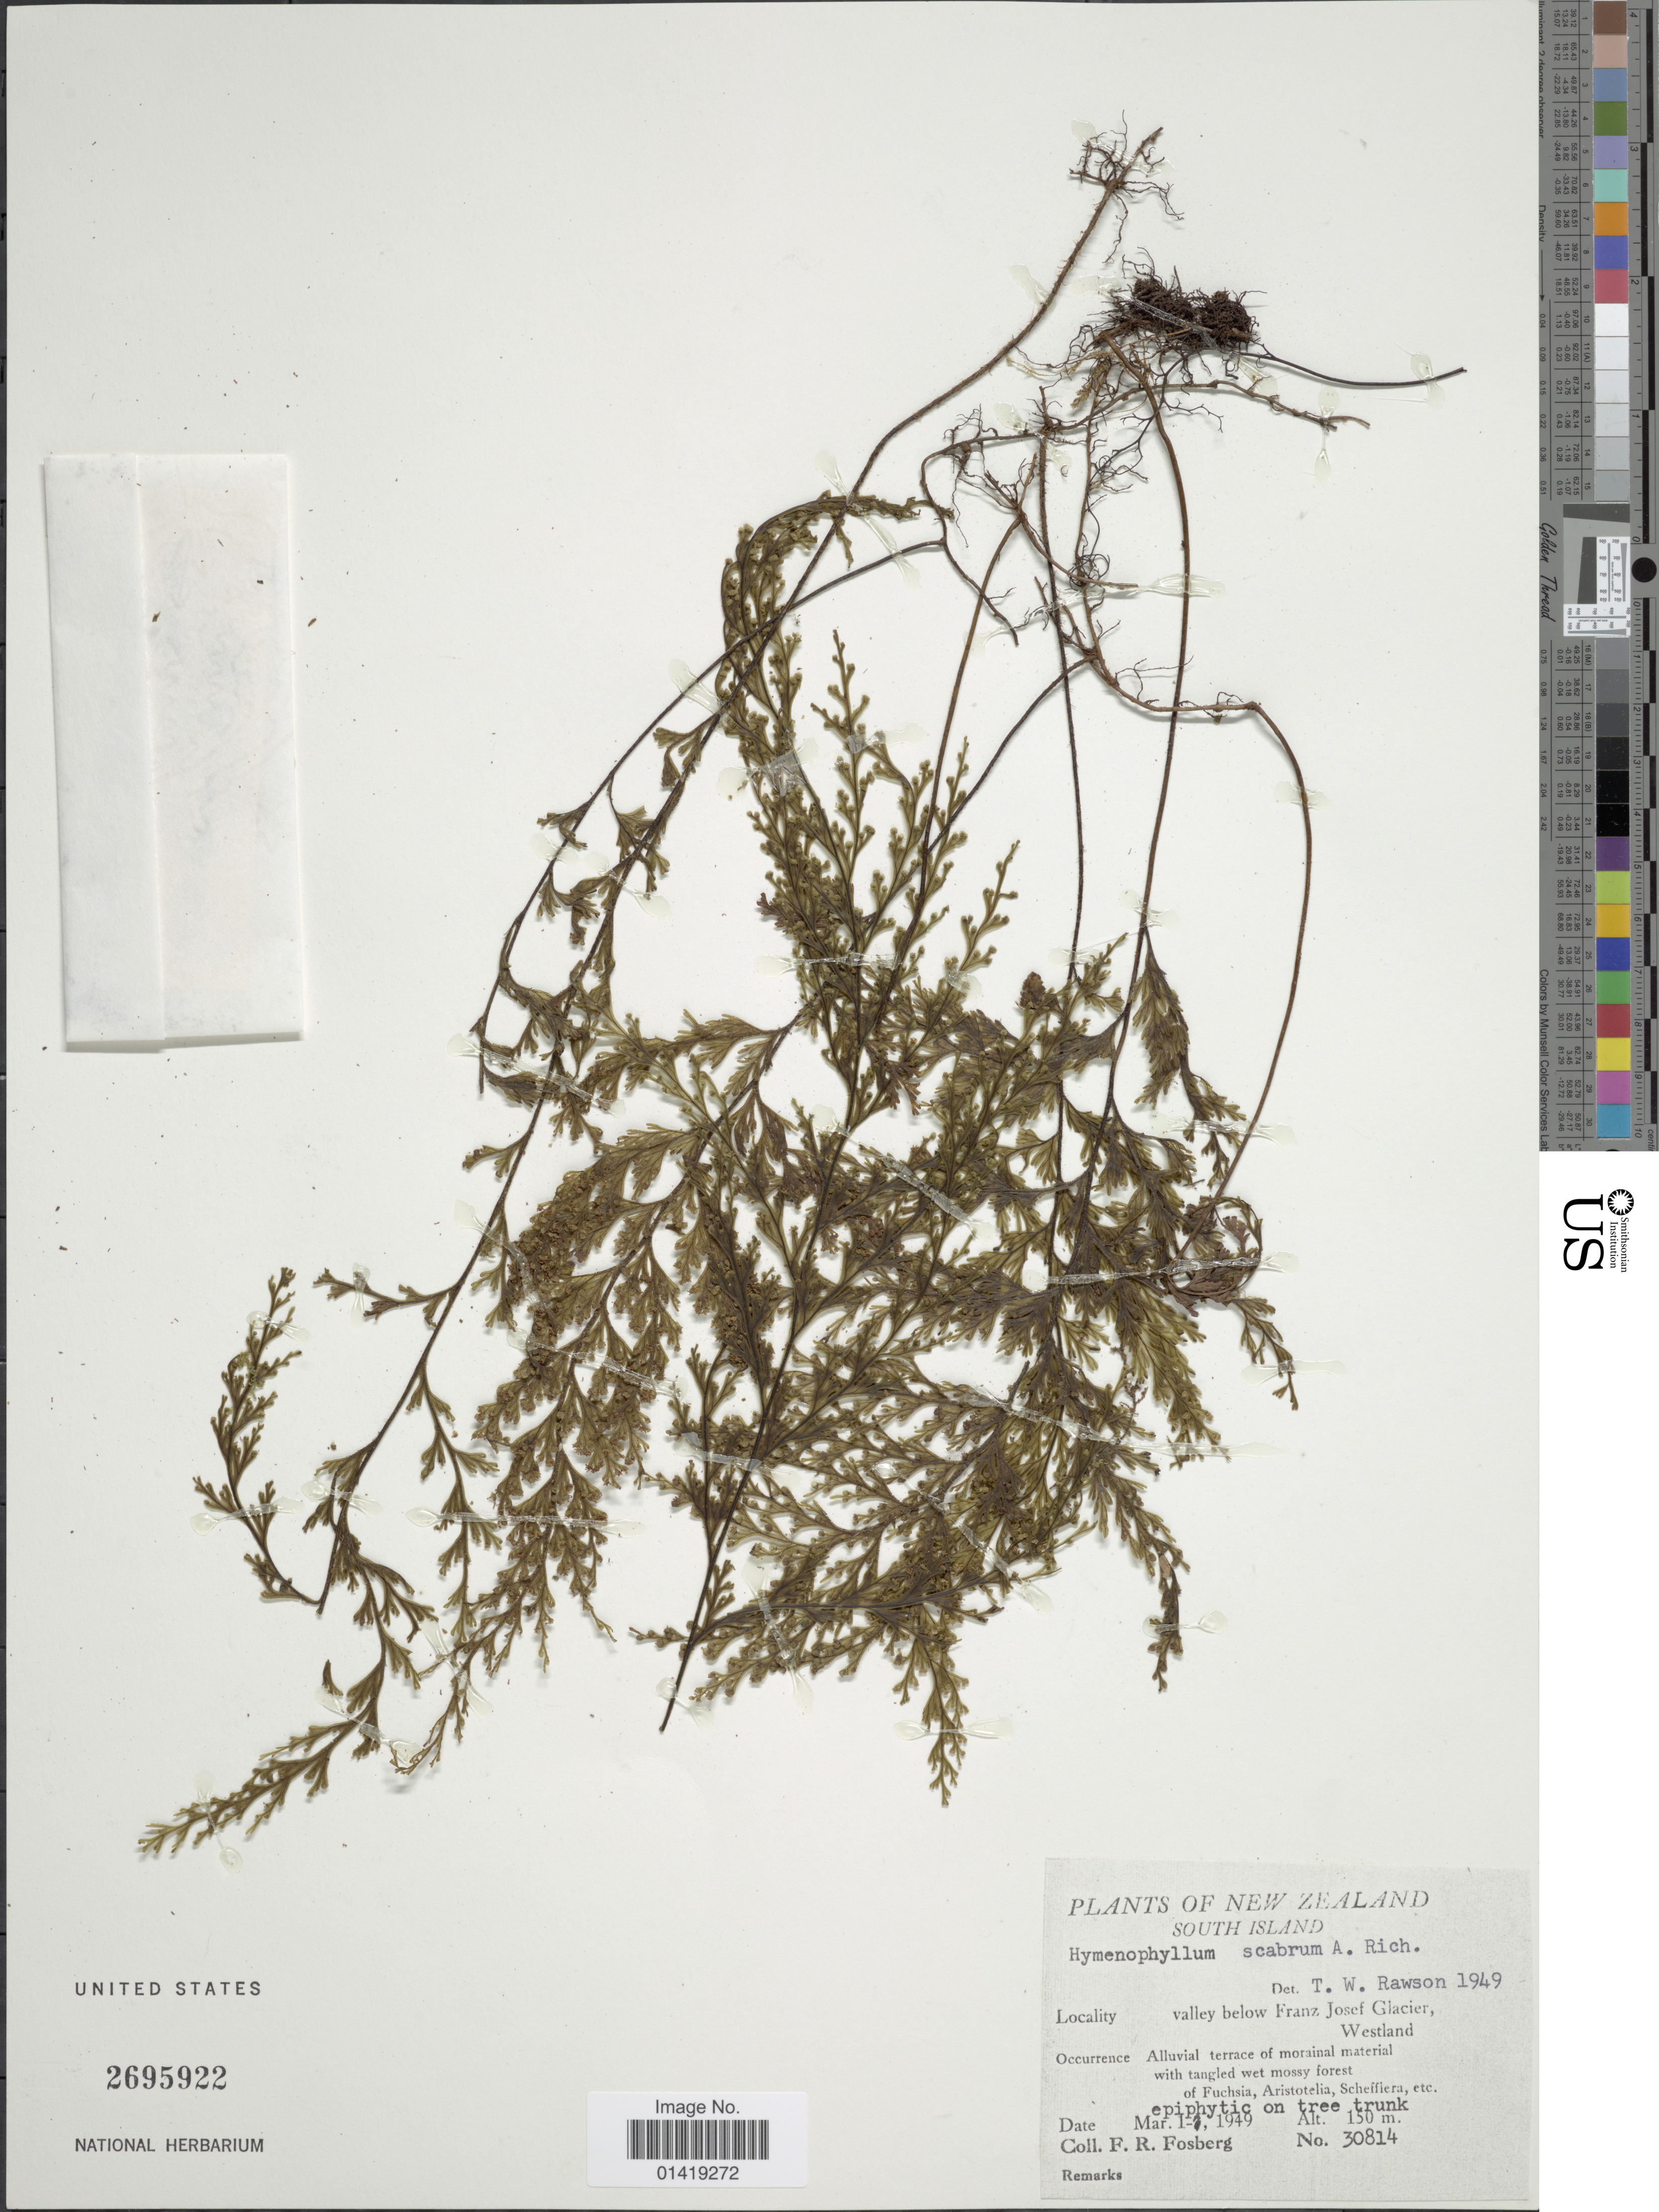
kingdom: Plantae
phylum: Tracheophyta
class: Polypodiopsida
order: Hymenophyllales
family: Hymenophyllaceae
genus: Hymenophyllum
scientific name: Hymenophyllum scabrum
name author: A. Rich.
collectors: F. R. Fosberg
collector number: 30814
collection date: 1949-03-01/1949-03-07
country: New Zealand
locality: South Island valley below Franz Josef Glacier Westland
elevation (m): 150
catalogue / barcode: US 2695922